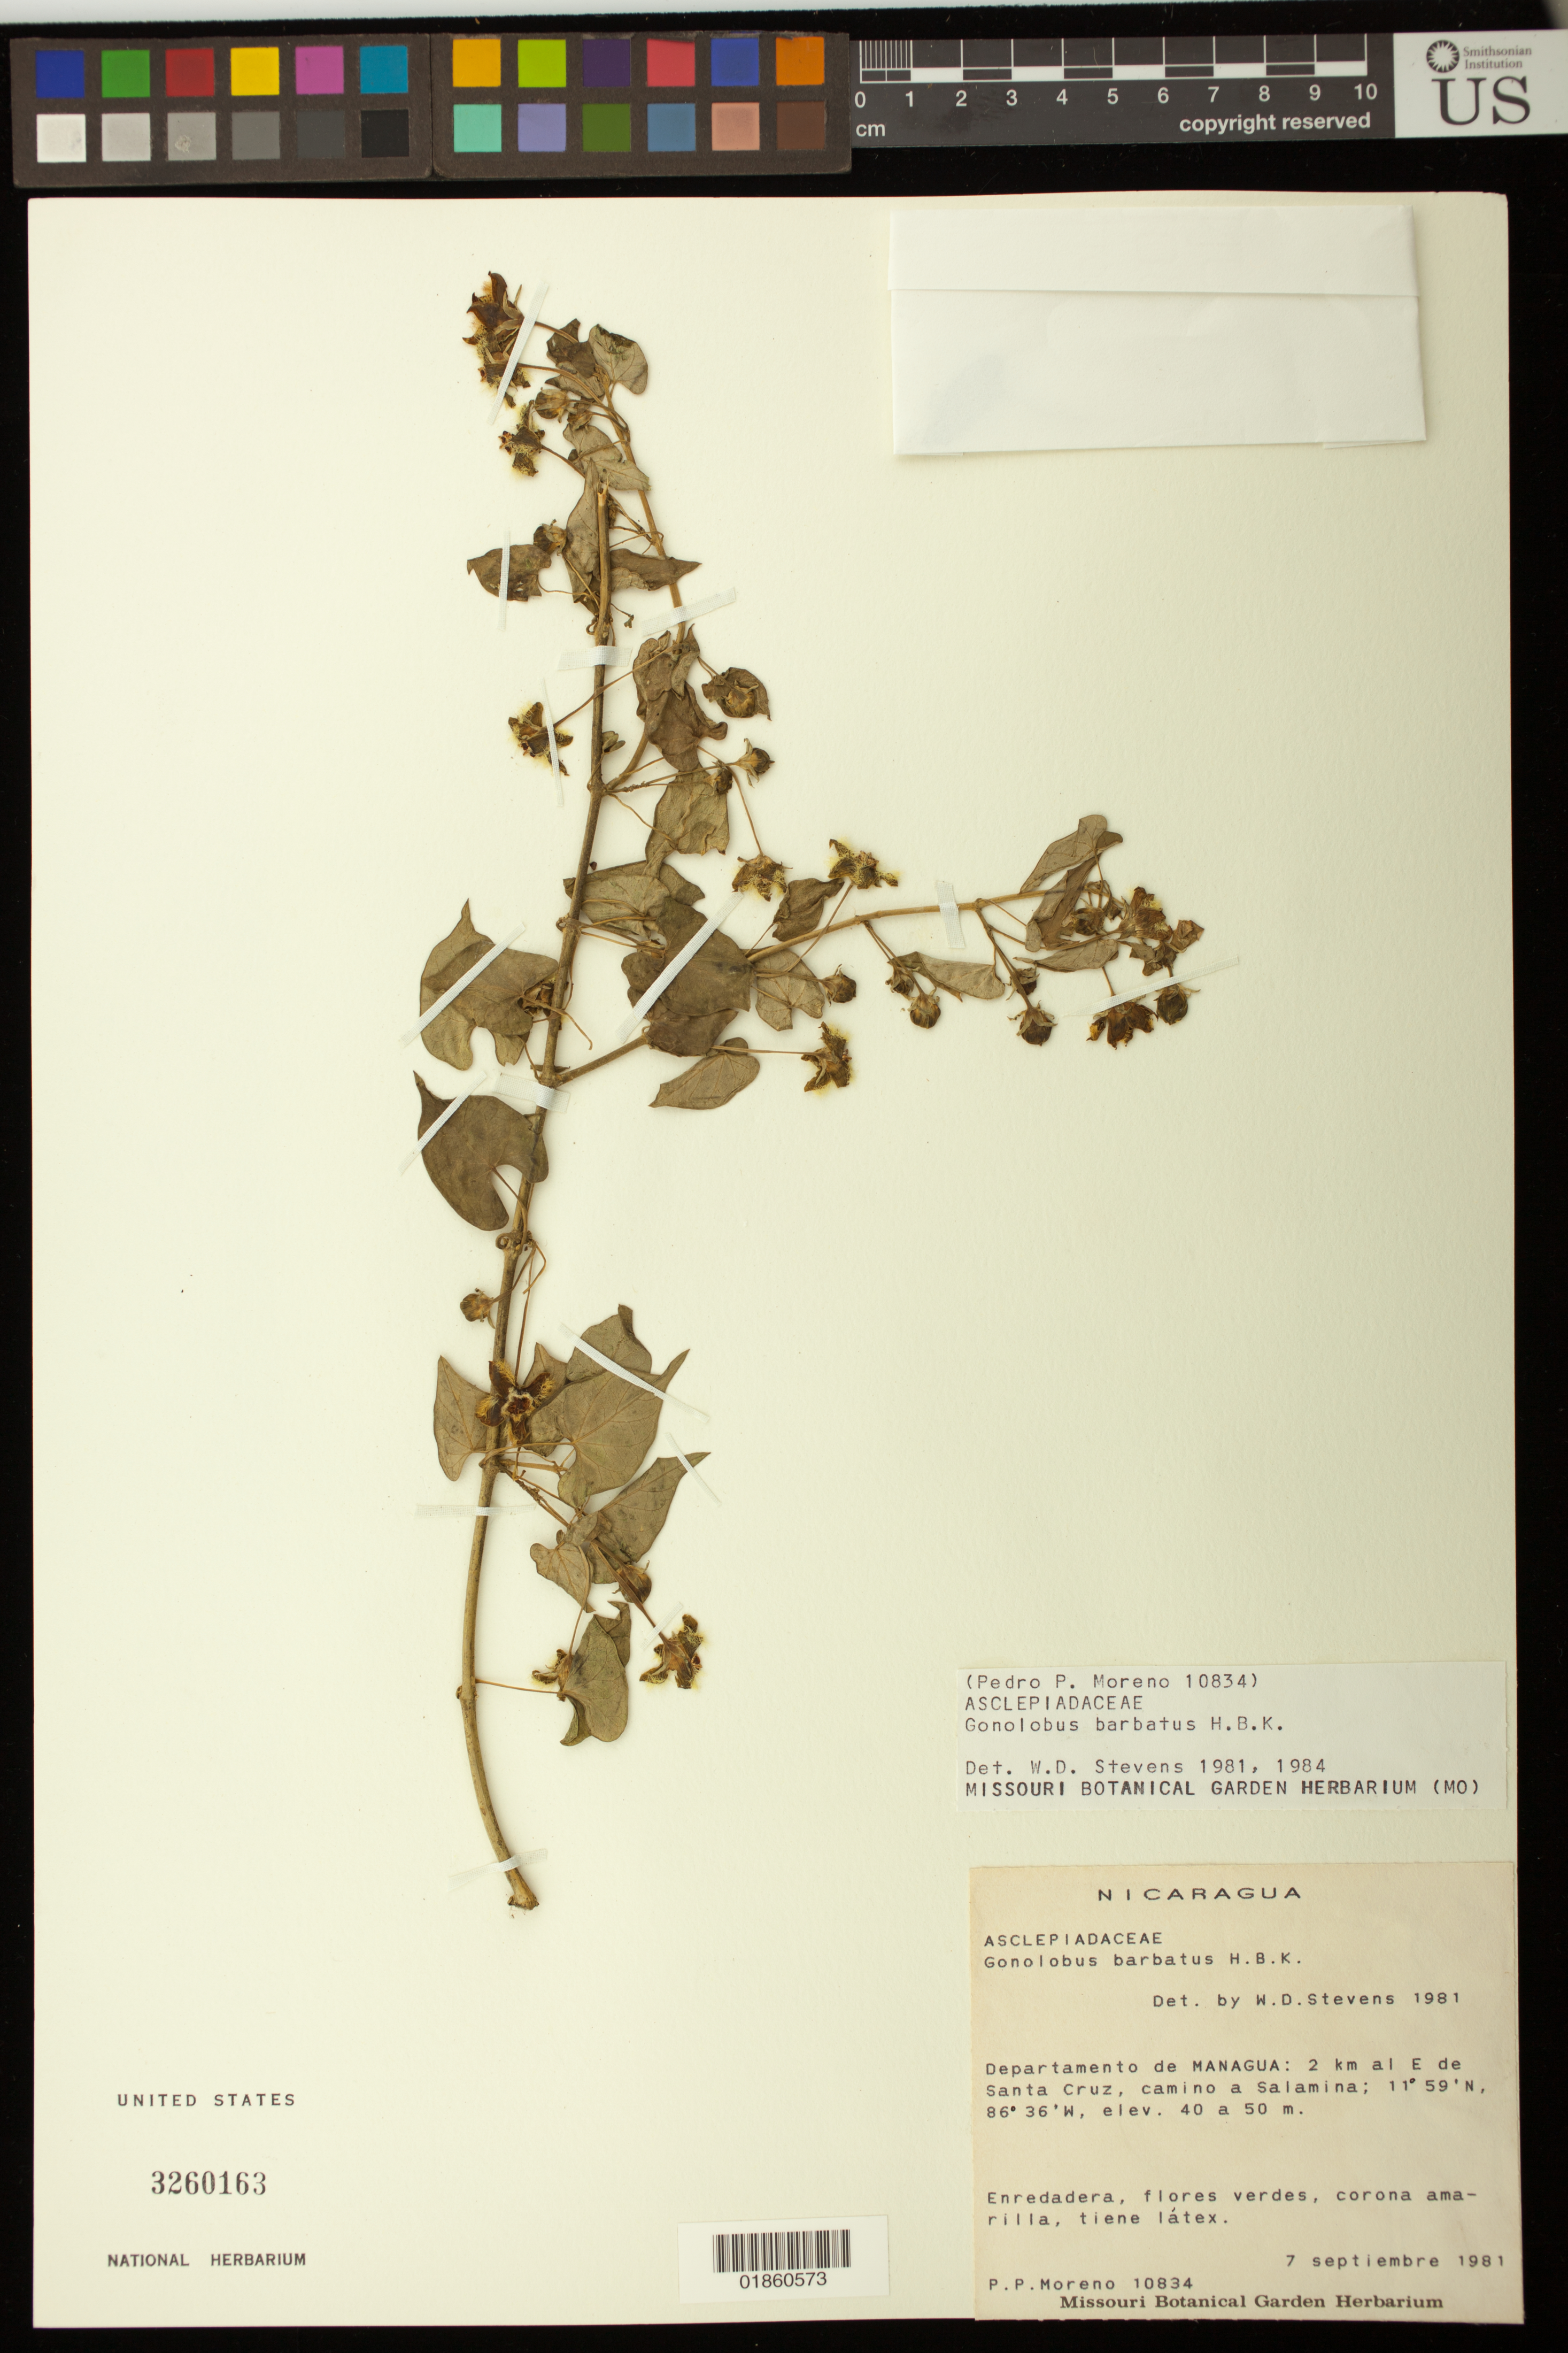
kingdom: Plantae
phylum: Tracheophyta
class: Magnoliopsida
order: Gentianales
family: Apocynaceae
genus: Gonolobus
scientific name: Gonolobus barbatus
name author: Kunth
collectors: P. Moreno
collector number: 10834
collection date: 1981-09-07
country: Nicaragua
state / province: Managua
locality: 2 km al E de Santa Cruz, camino a Salamina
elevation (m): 40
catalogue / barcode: US 3260163